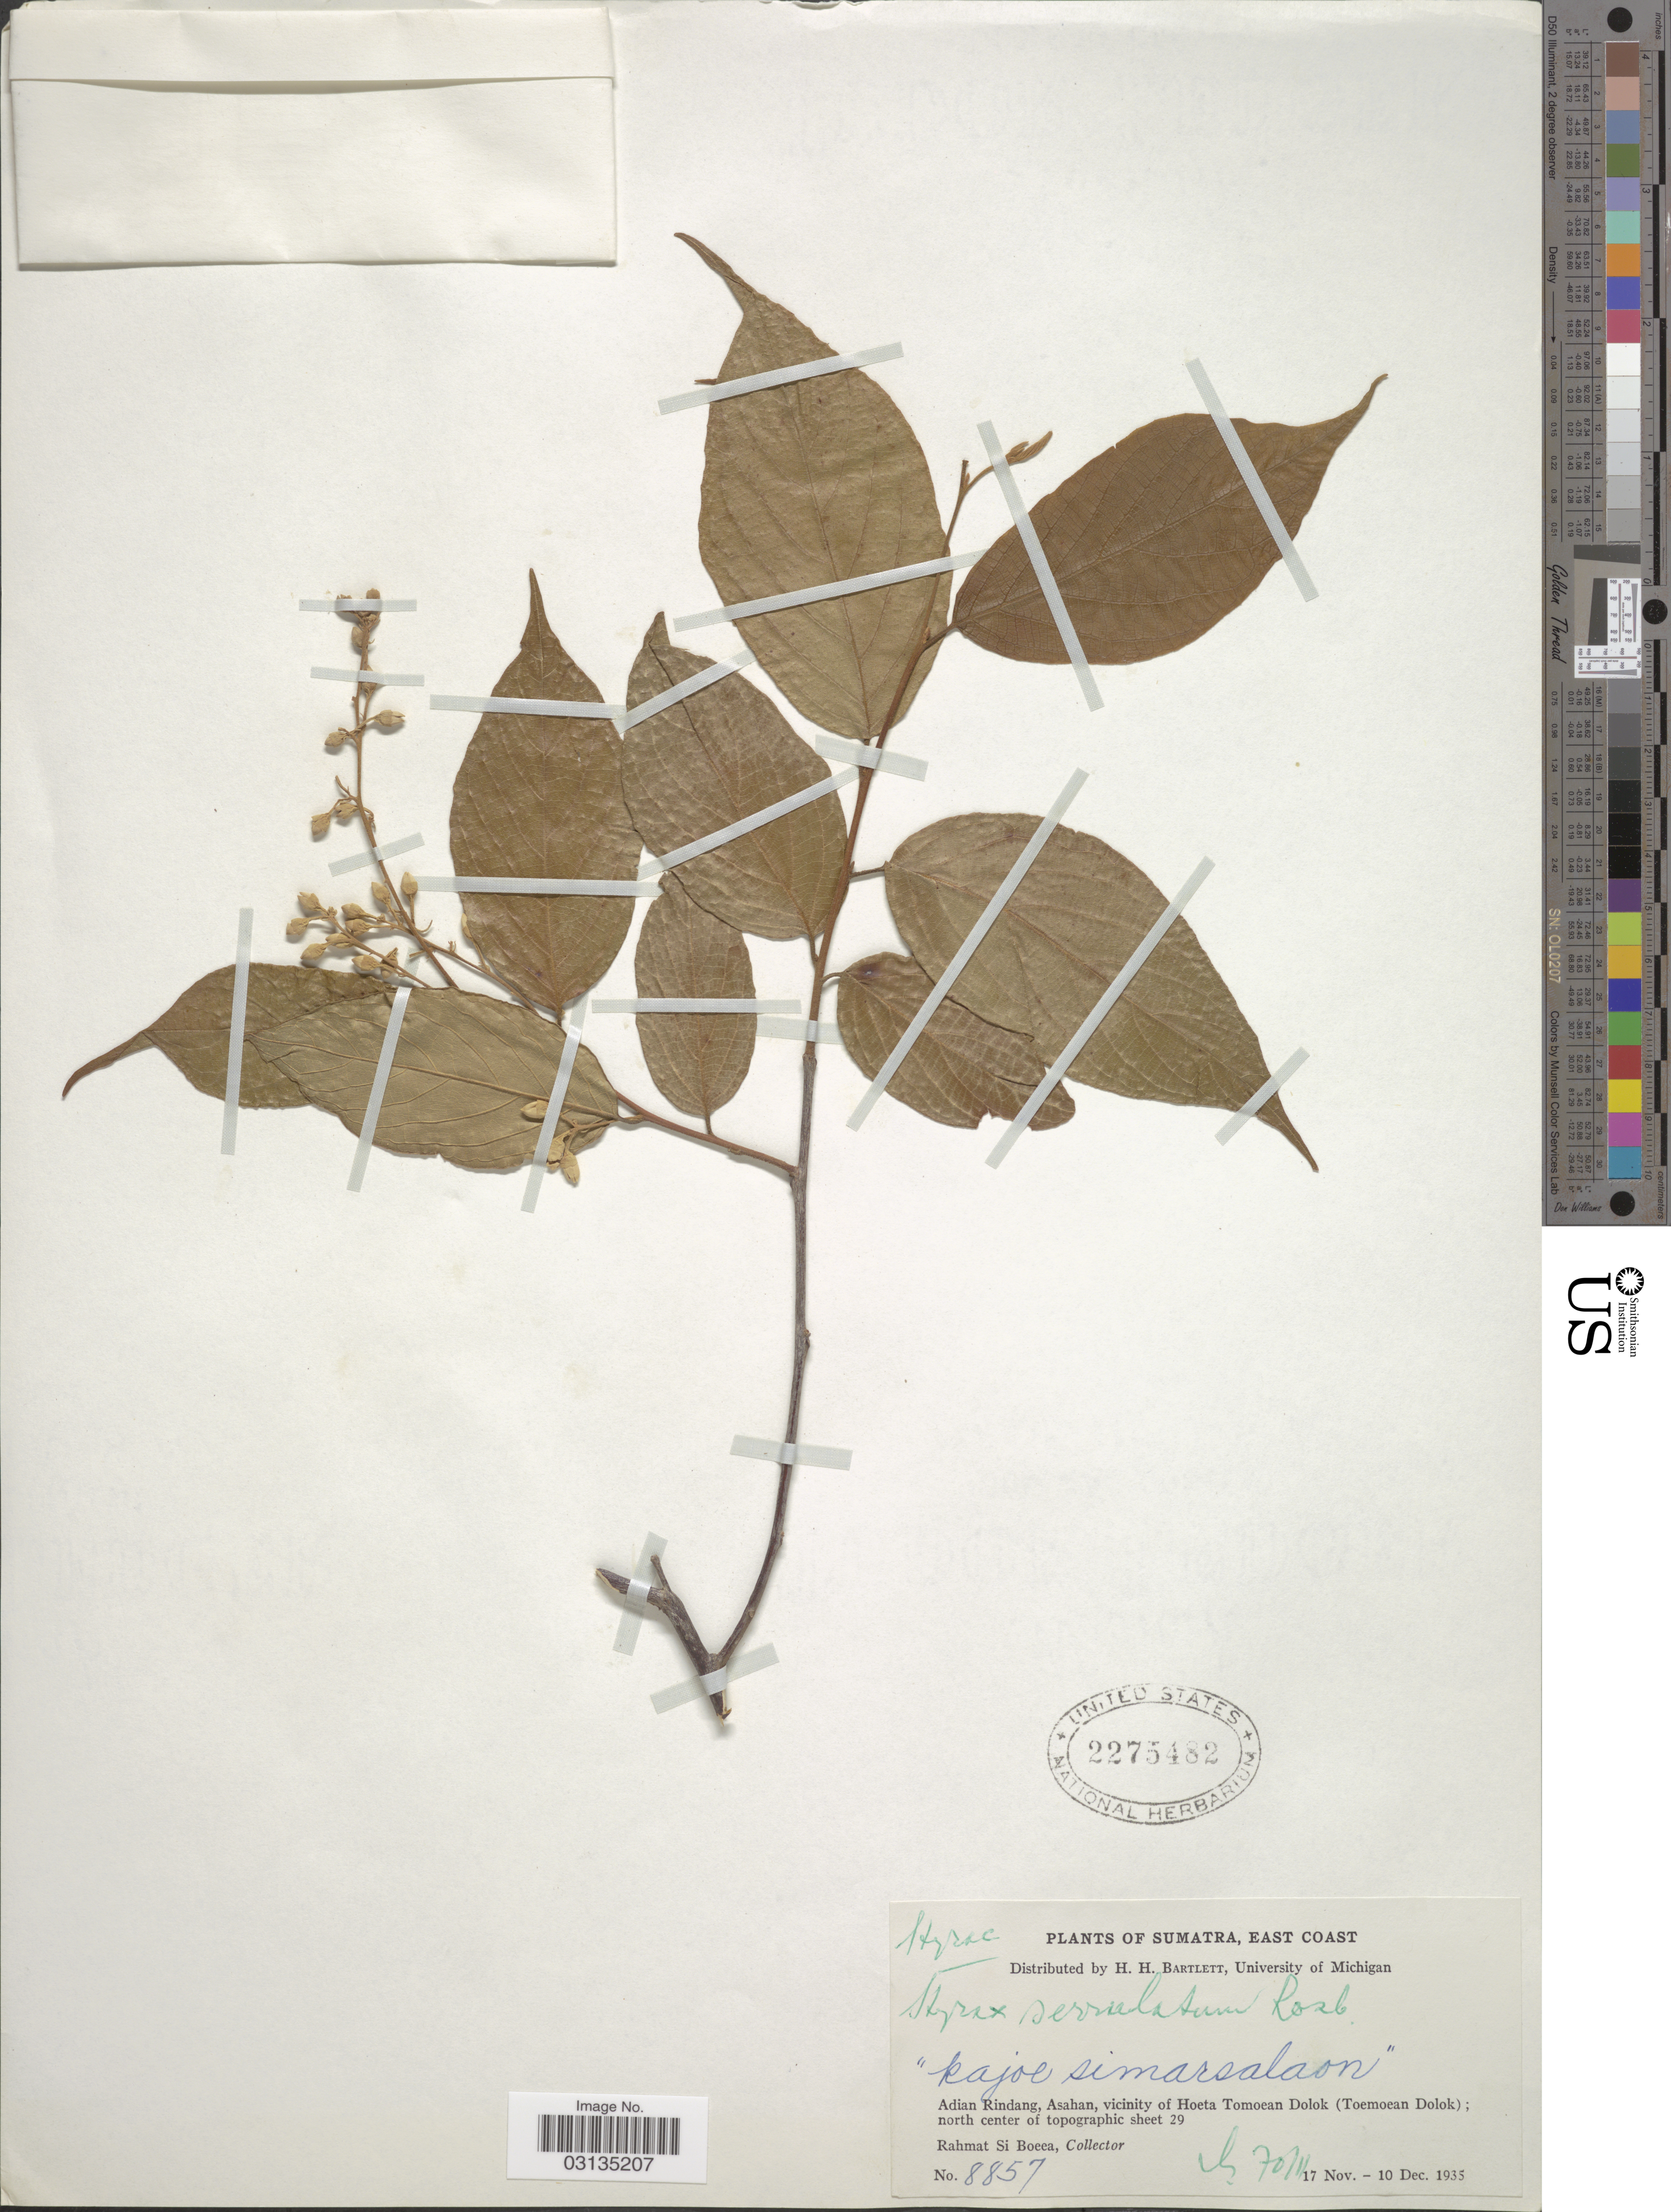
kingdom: Plantae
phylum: Tracheophyta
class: Magnoliopsida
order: Ericales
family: Styracaceae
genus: Styrax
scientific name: Styrax serrulatus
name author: Roxb.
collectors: Rahmat Si Boeea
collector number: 8857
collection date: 1935-11-17/1935-12-10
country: Indonesia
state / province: Sumatra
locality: East Coast, Adian Rindang, Asahan, vicinity of Hoeta Tomoean Dolok (Toemoean Dolok); north center of topographic sheet 29.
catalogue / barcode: US 2275482